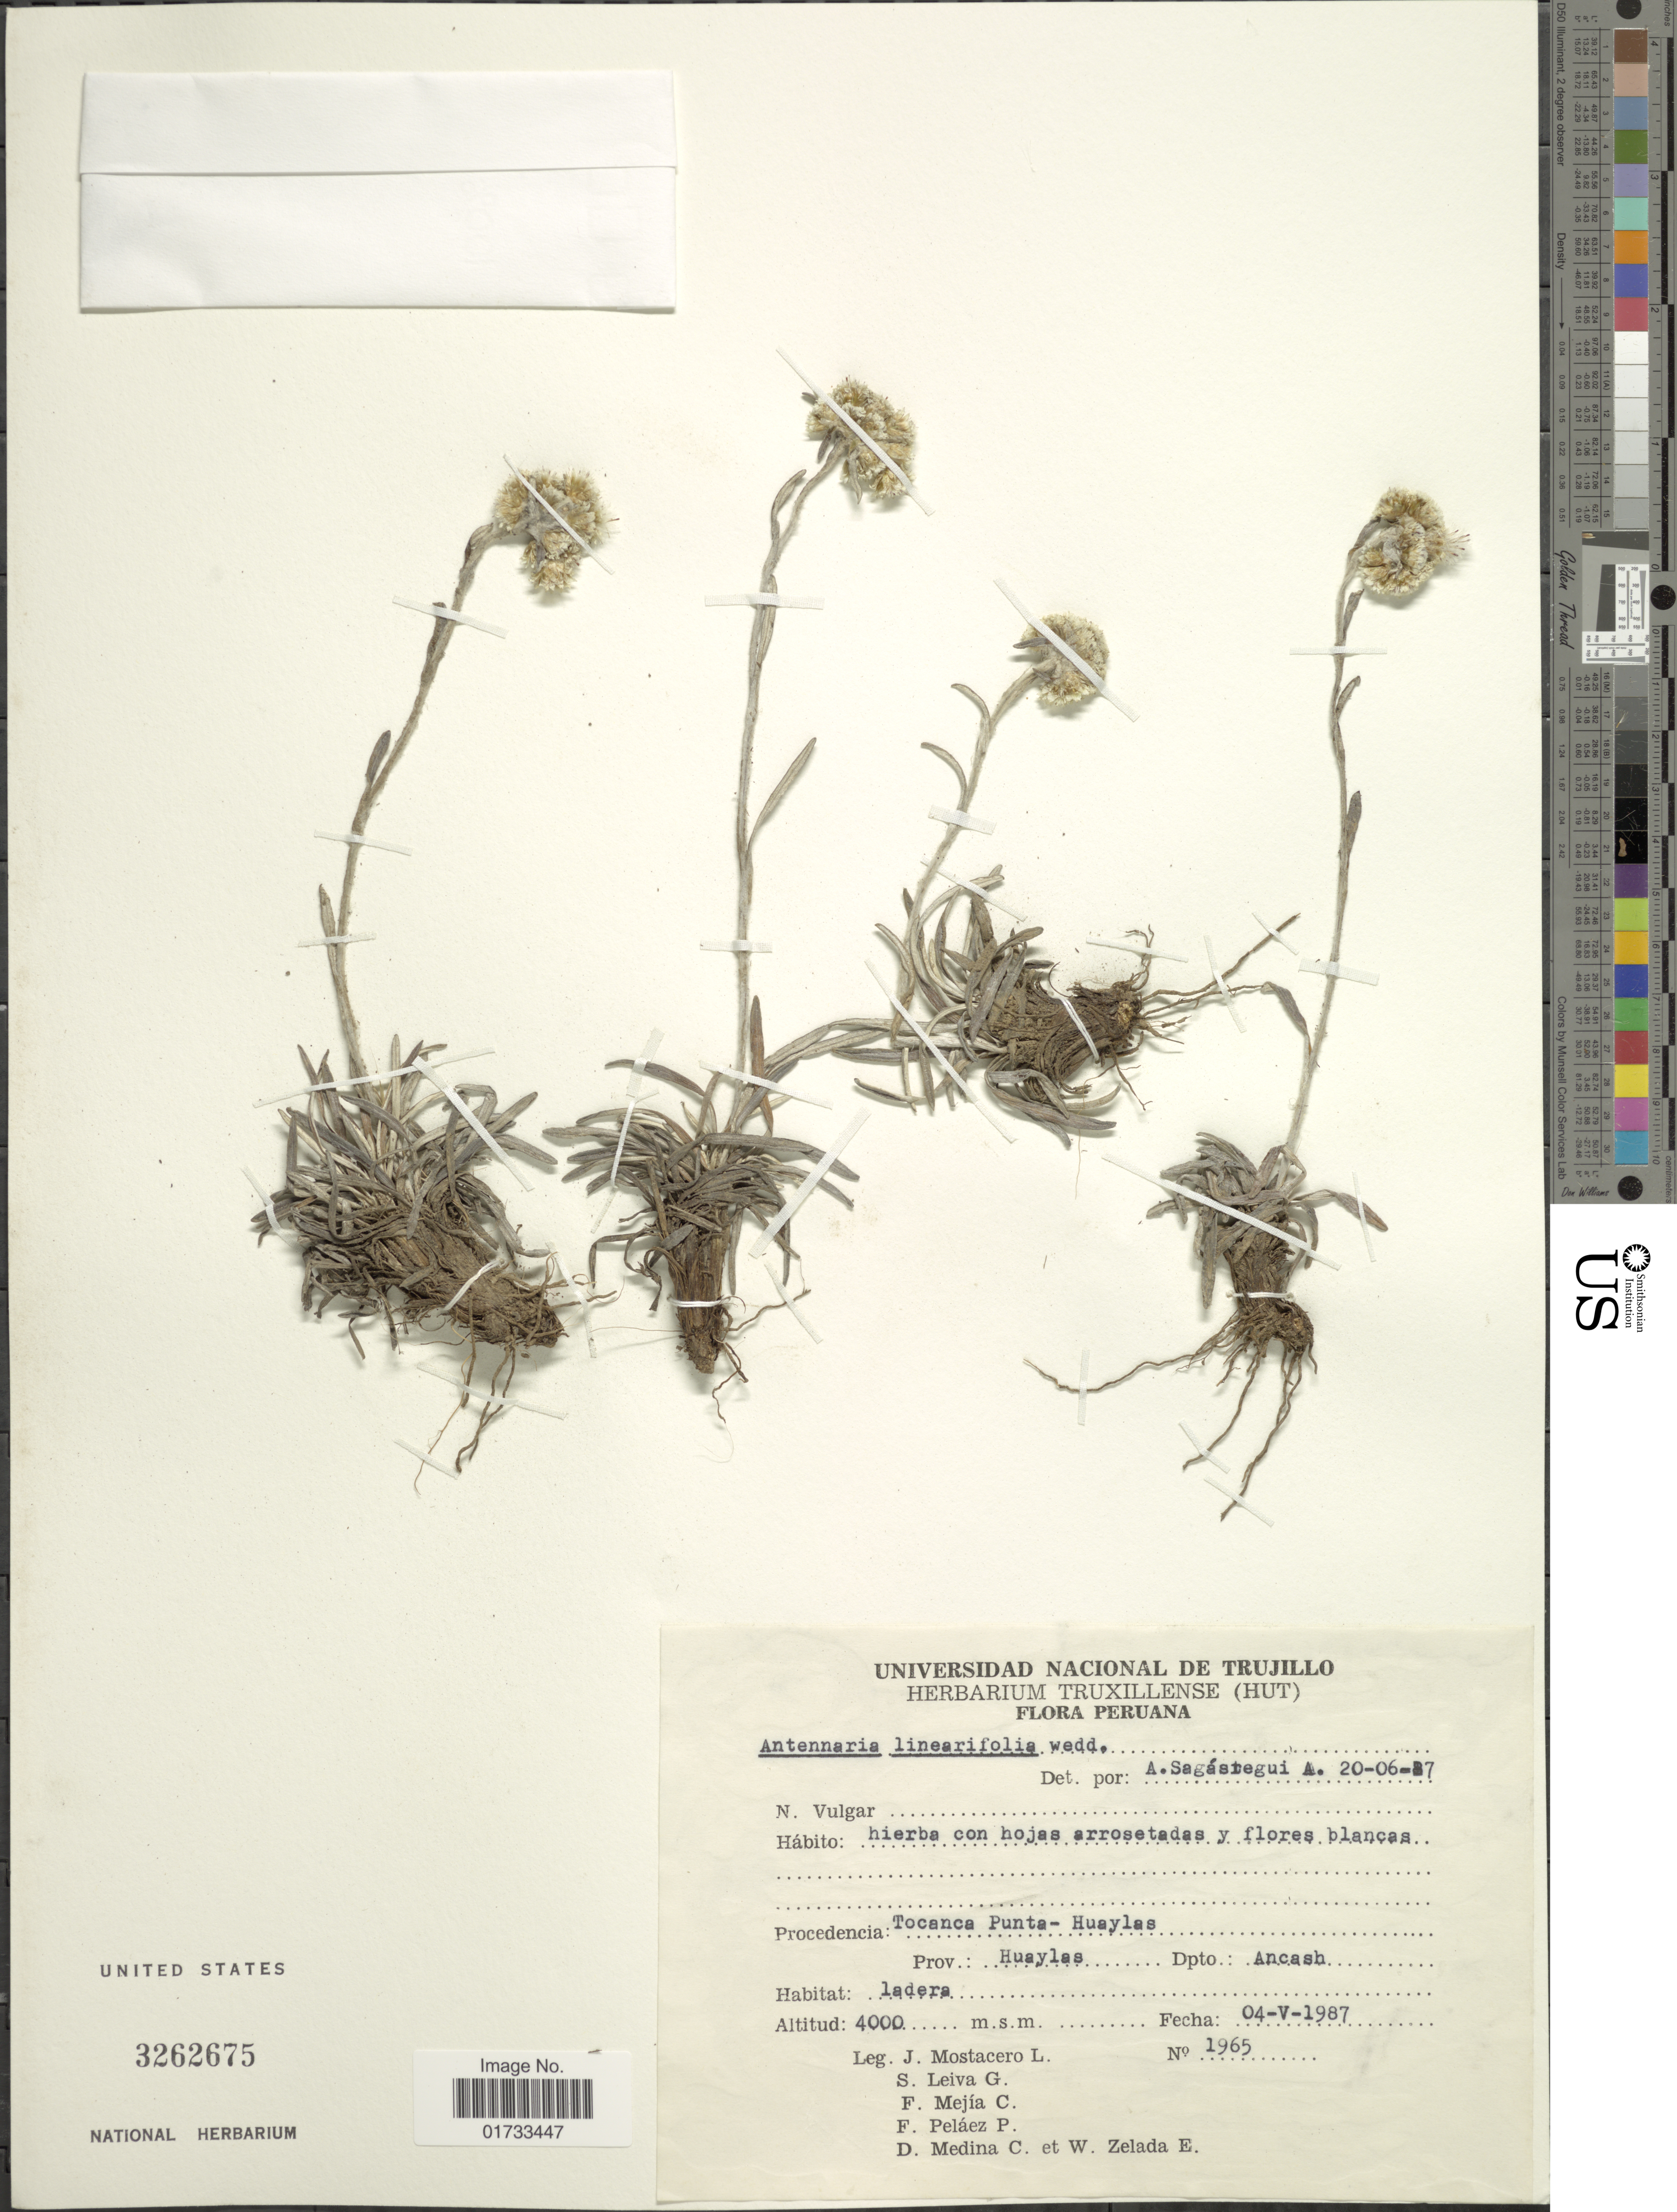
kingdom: Plantae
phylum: Tracheophyta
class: Magnoliopsida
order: Asterales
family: Asteraceae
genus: Quasiantennaria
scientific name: Quasiantennaria linearifolia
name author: (Wedd.) R.J. Bayer & M.O. Dillon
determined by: Nesom, Guy L.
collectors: J. Mostacero L., S. Leiva G., F. Mejia C., F. Pelaez P. & et al.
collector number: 1965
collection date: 1987-05-04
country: Peru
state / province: Ancash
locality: Tocana Punta-huaylas, Prov. Huaylas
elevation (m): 4000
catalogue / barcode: US 3262675